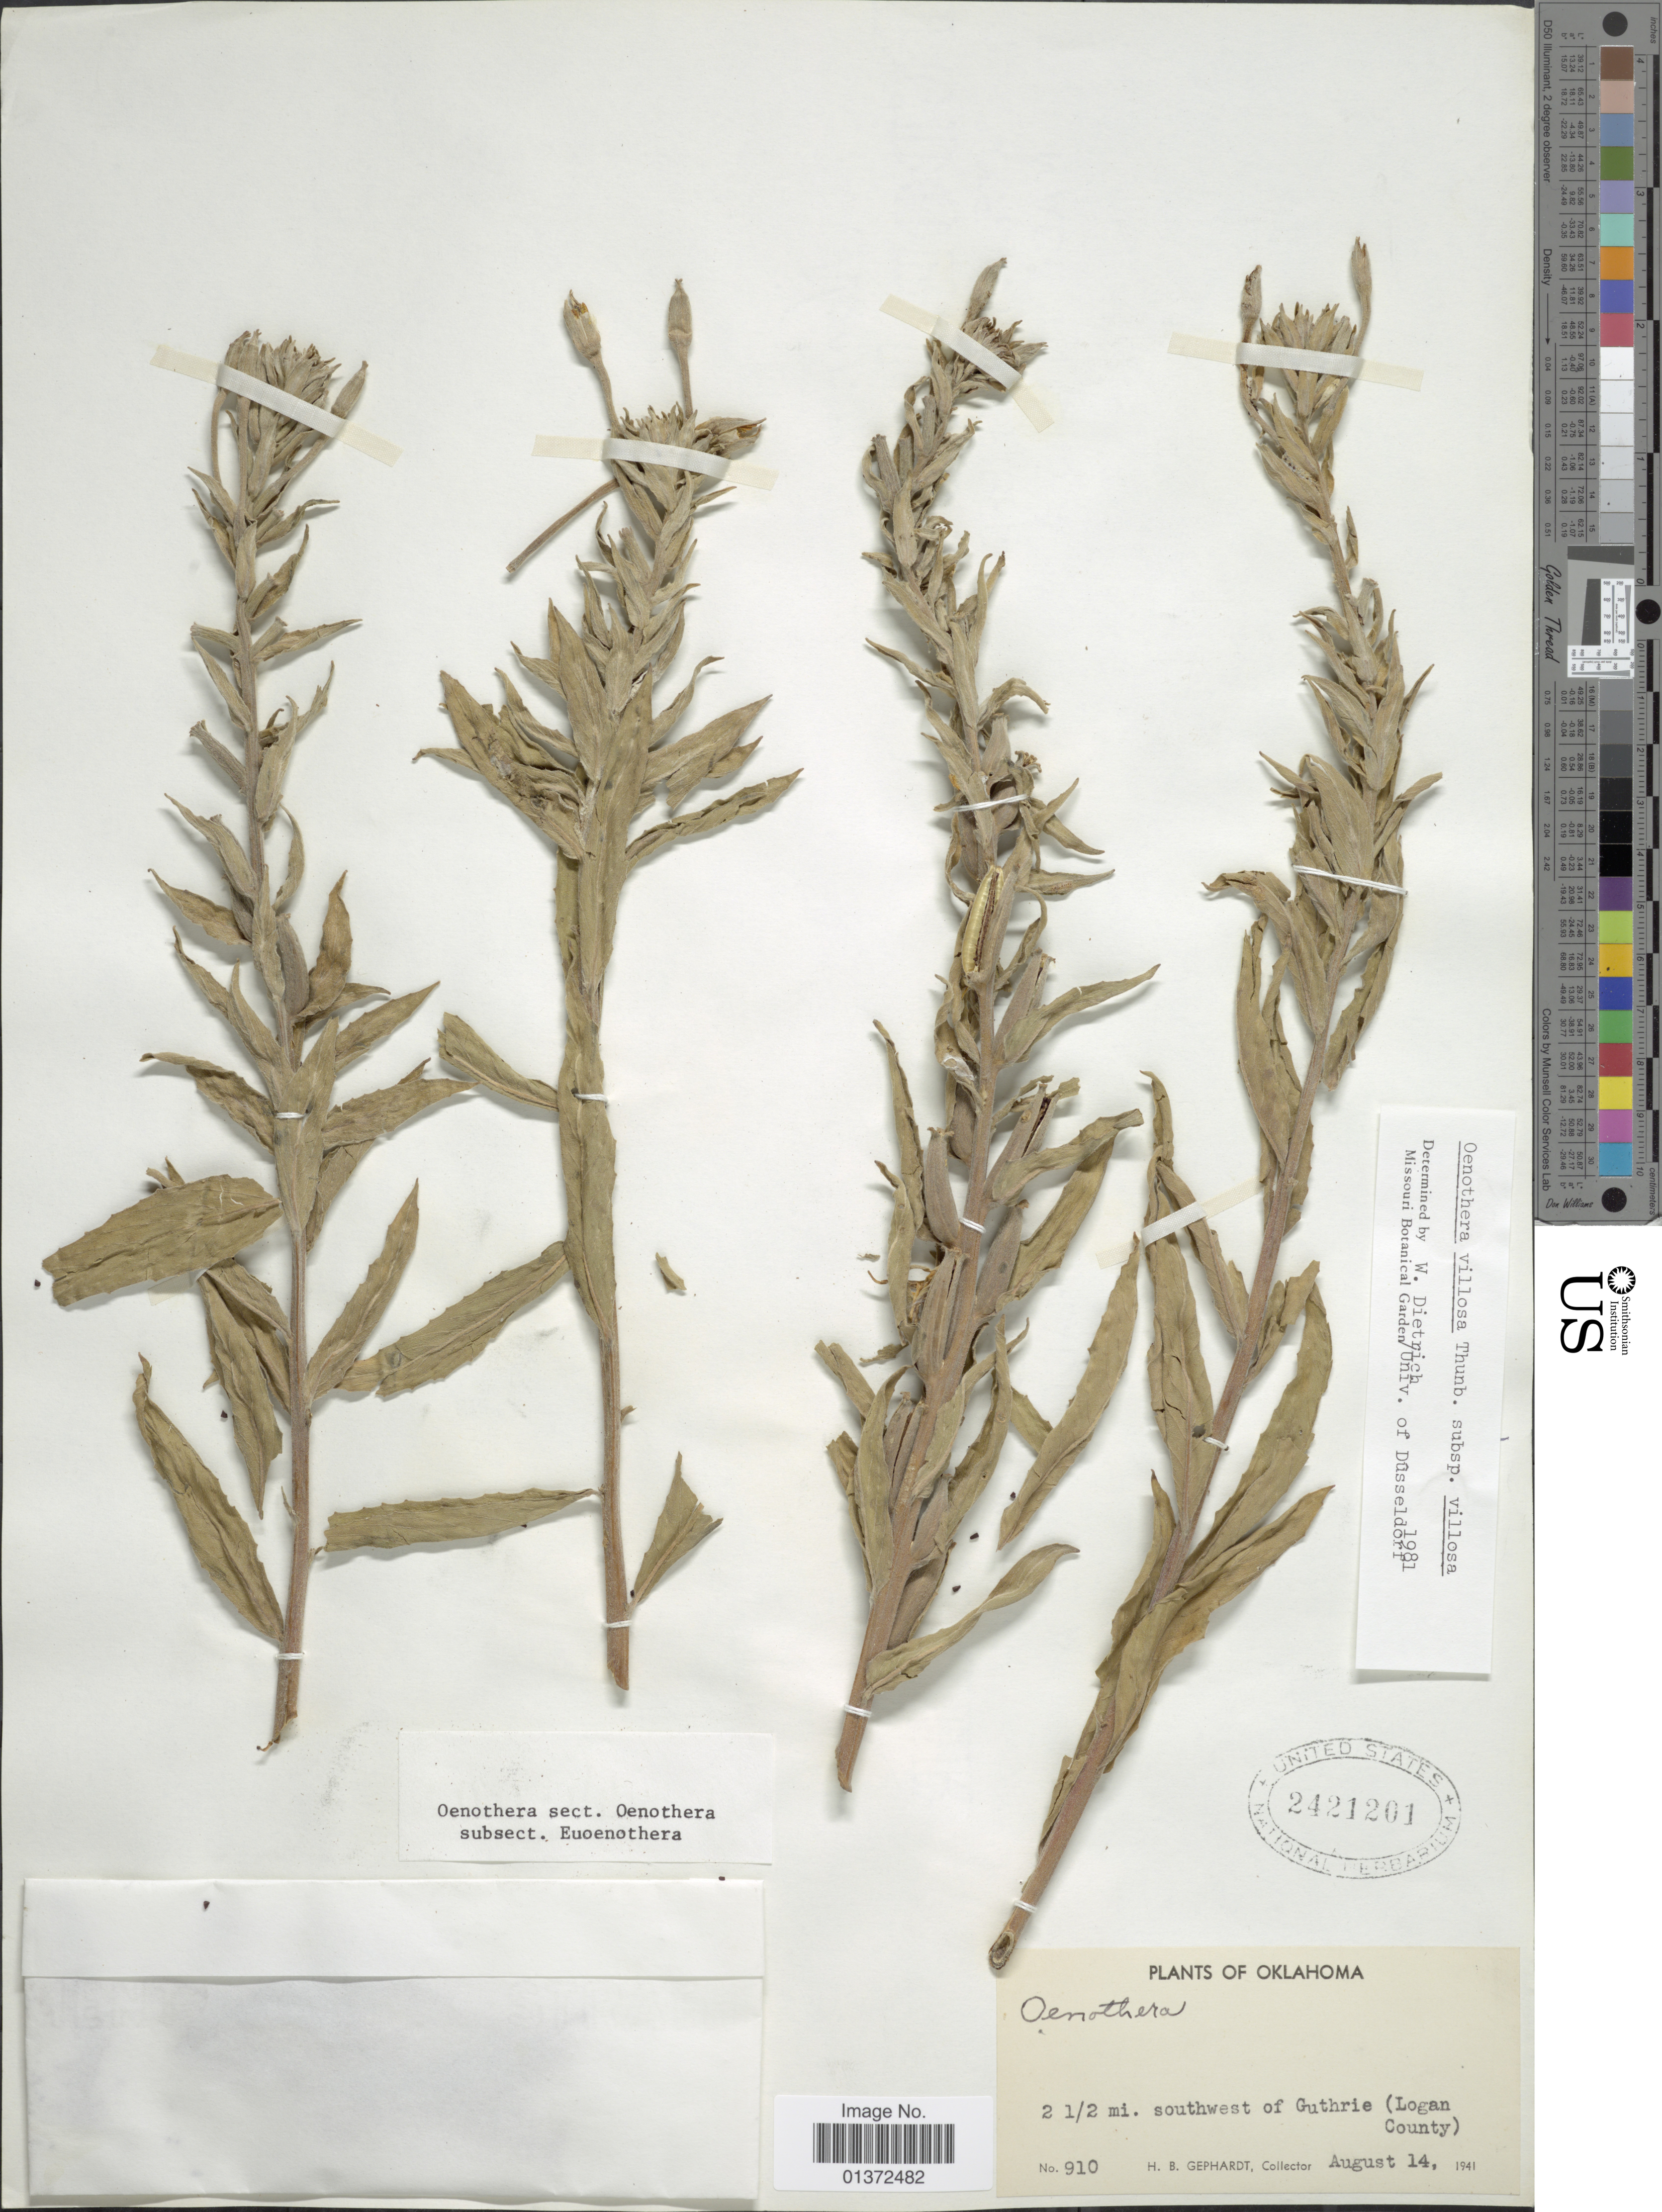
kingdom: Plantae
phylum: Tracheophyta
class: Magnoliopsida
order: Myrtales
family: Onagraceae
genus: Oenothera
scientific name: Oenothera villosa subsp. villosa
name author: Thunb.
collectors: H. Gephardt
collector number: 910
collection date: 1941-08-14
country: United States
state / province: Oklahoma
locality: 2½ mi. southwest of Guthrie (Logan County)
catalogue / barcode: US 2421201